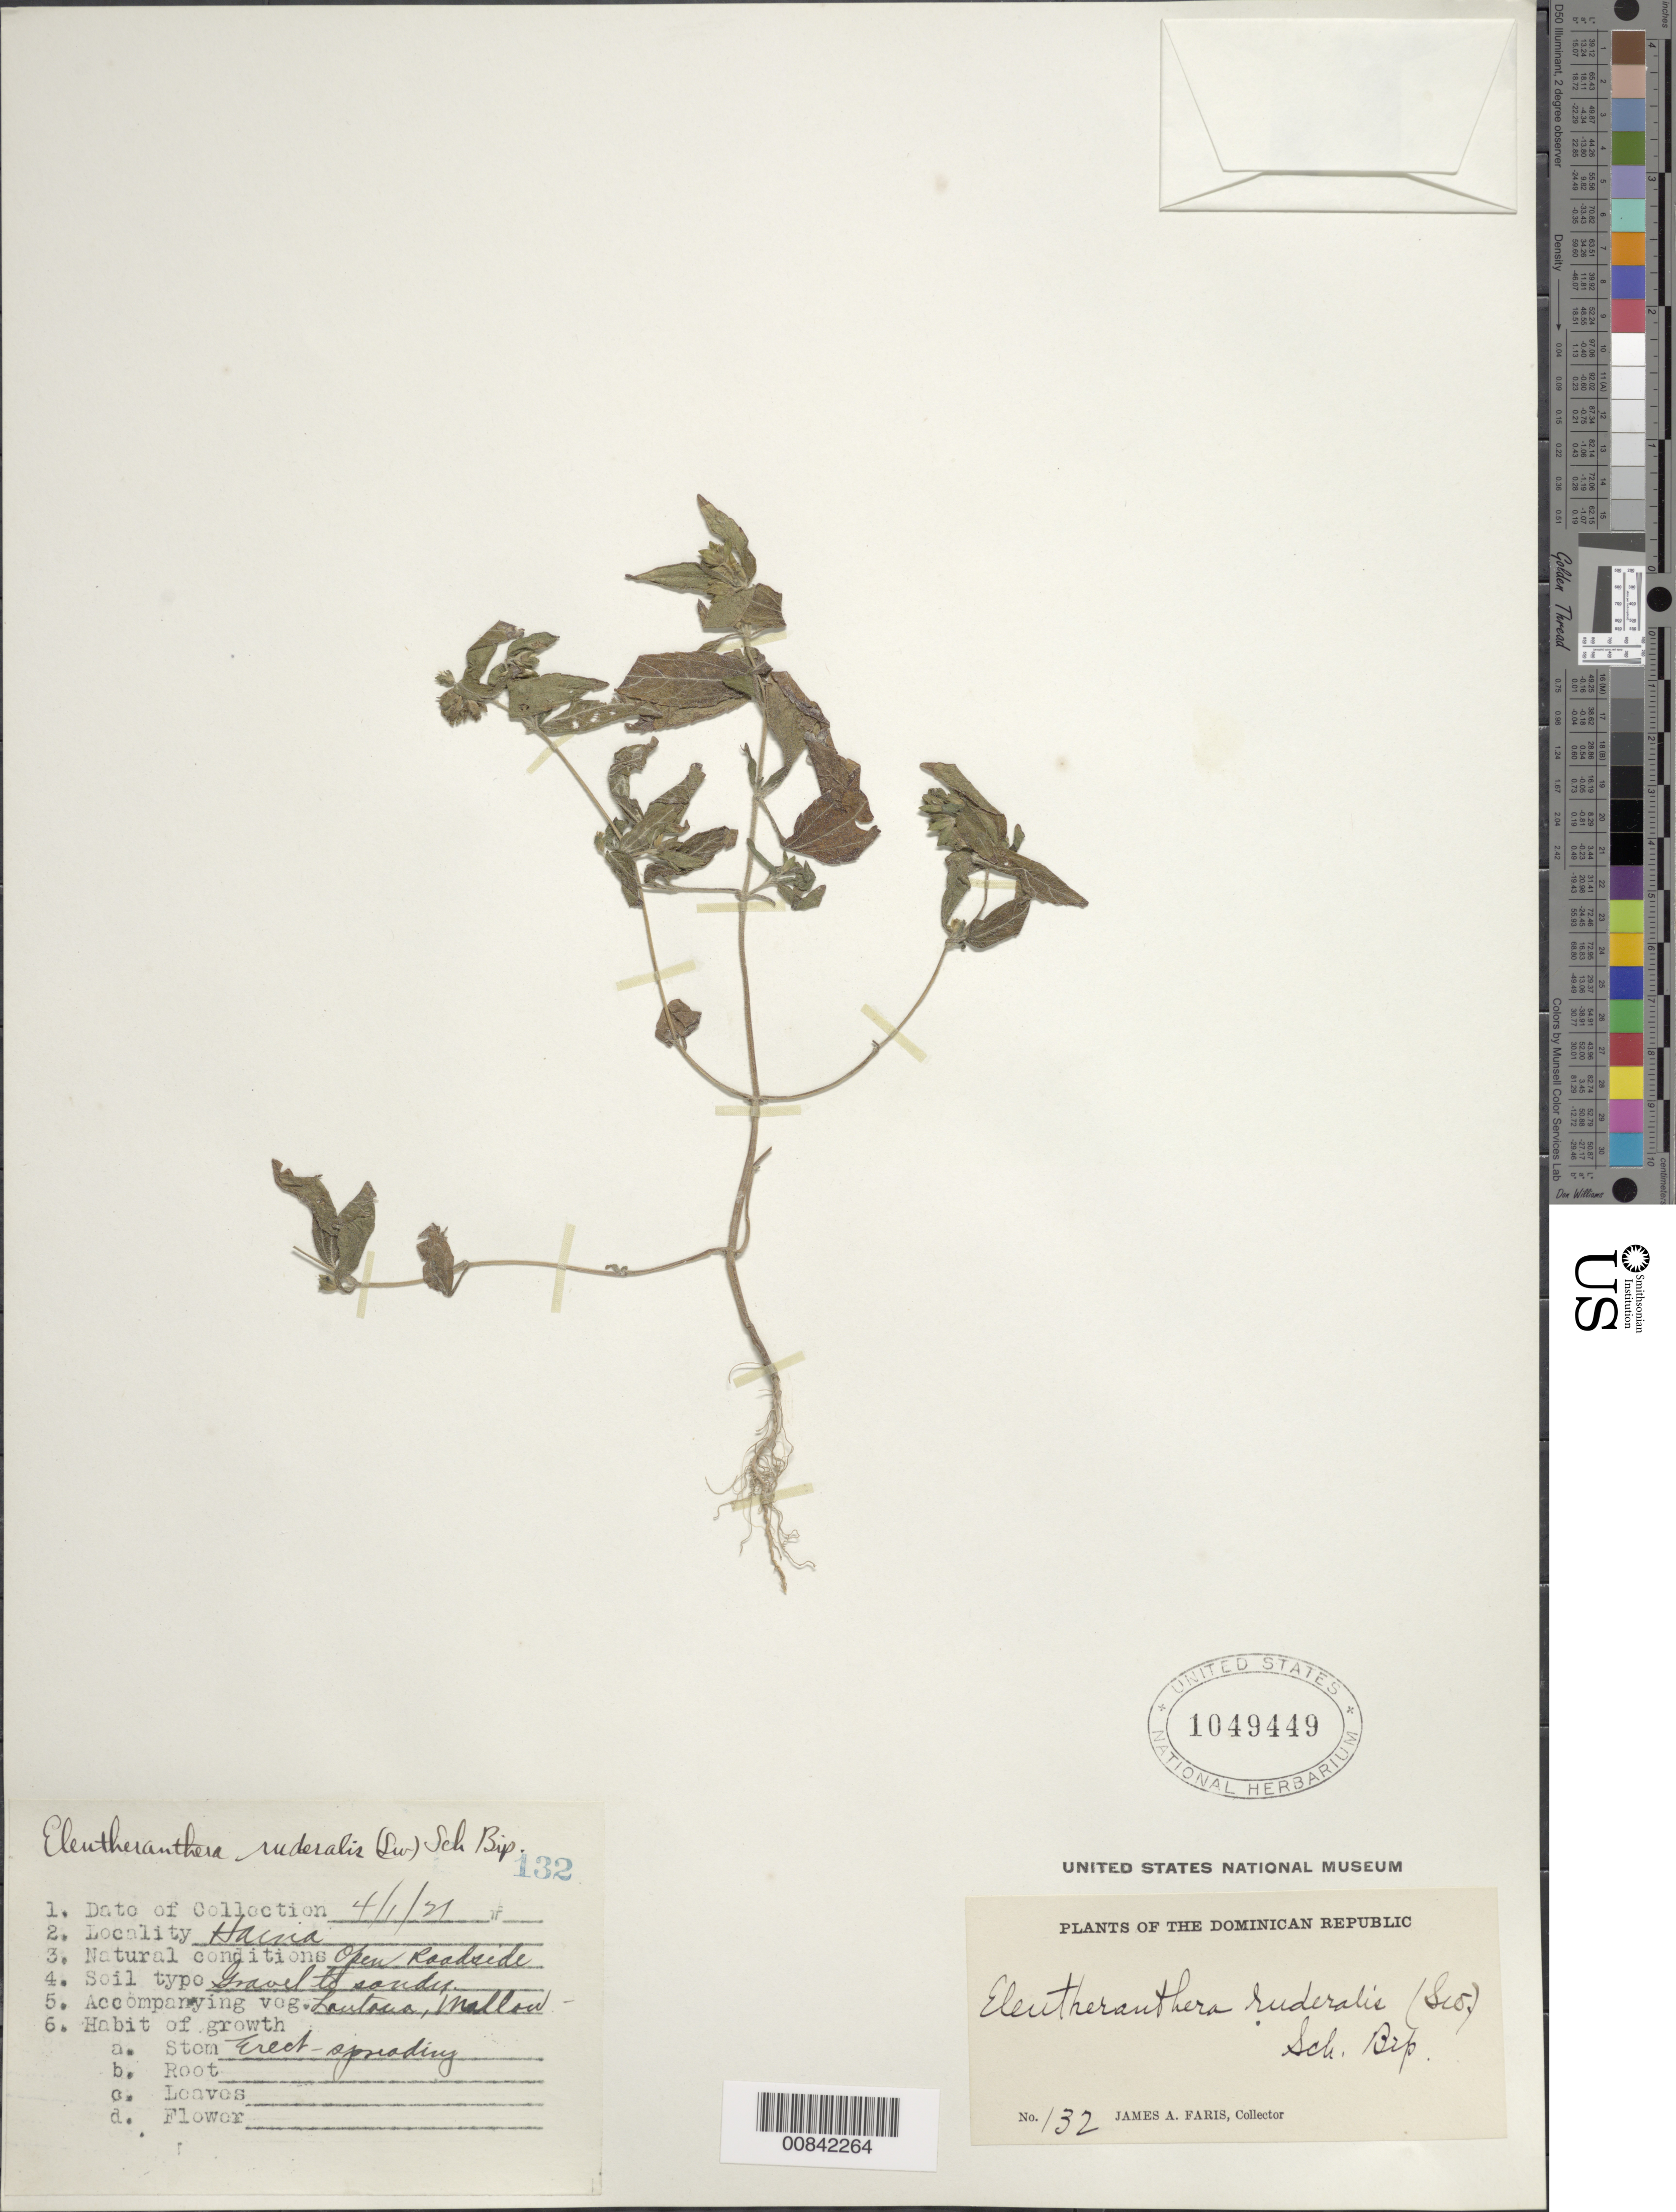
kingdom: Plantae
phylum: Tracheophyta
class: Magnoliopsida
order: Asterales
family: Asteraceae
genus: Eleutheranthera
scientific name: Eleutheranthera ruderalis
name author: (Sw.) Sch. Bip.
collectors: J. Faris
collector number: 132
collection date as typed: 01 Apr 1921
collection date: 1921-04-01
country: Dominican Republic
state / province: San Cristóbal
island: Hispaniola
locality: Haina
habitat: Open roadside, in gravel to sandy soil near Lantana and Mallow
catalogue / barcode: US 1049449